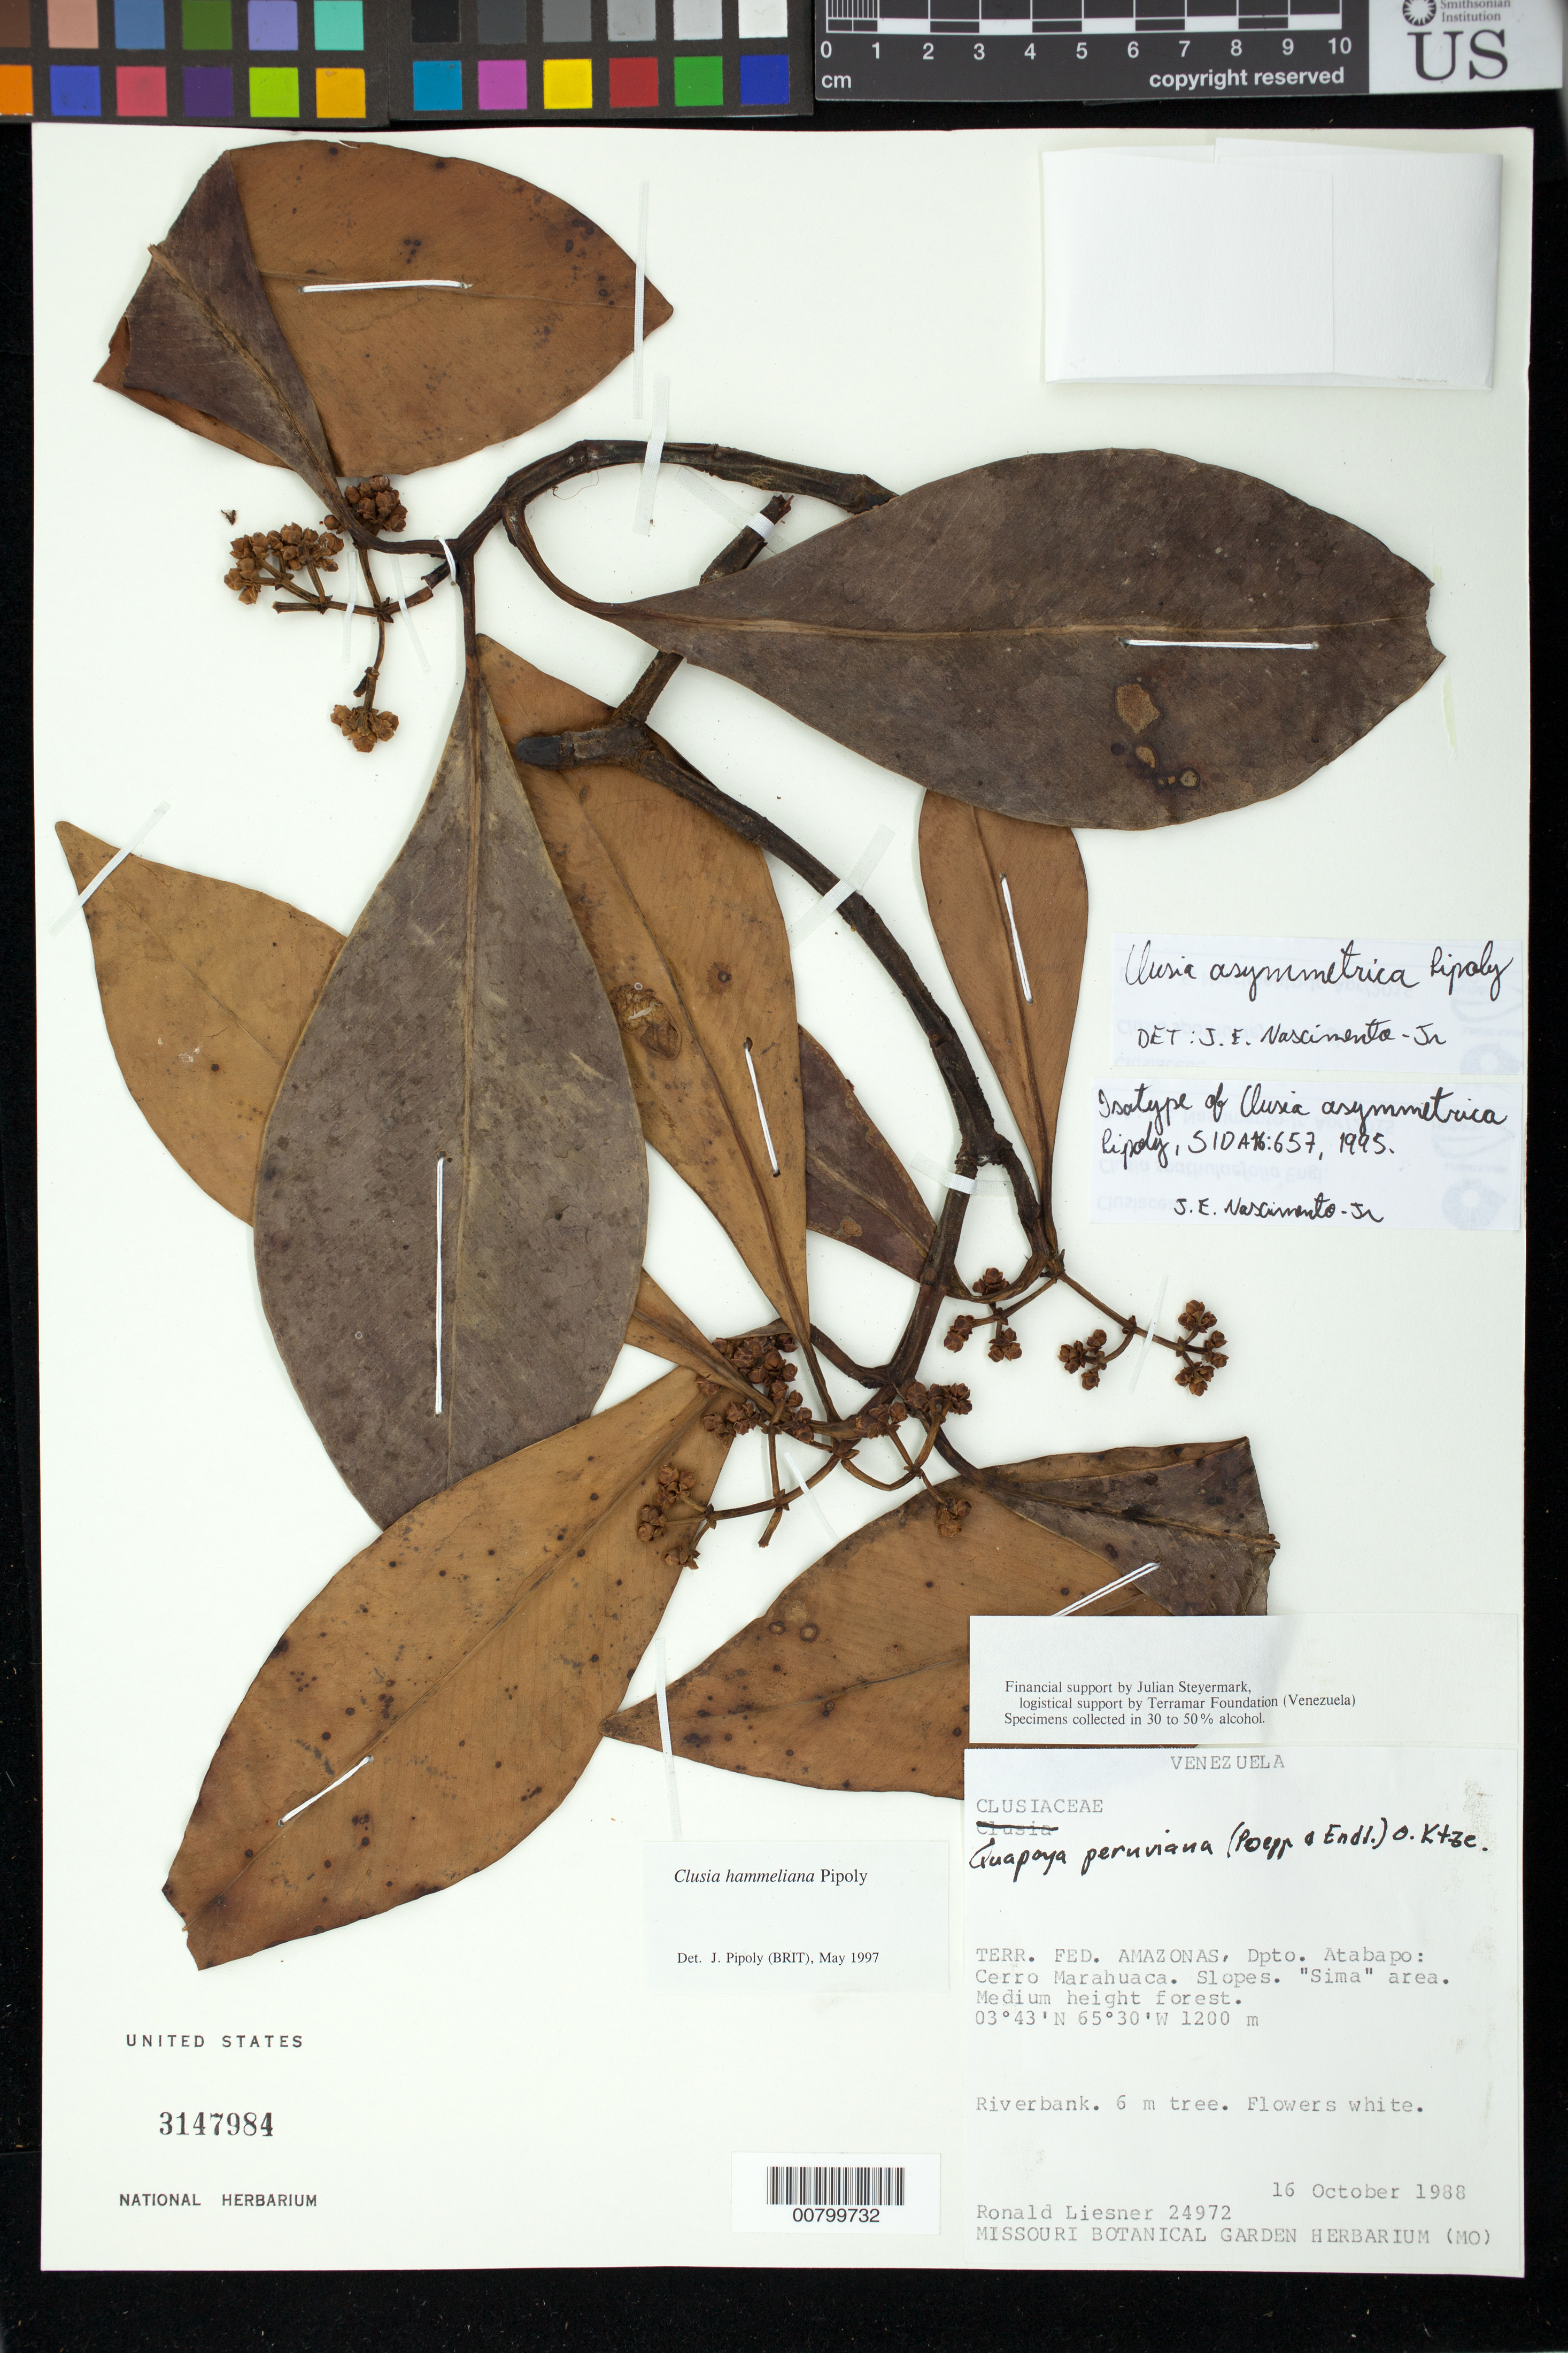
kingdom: Plantae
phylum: Tracheophyta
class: Magnoliopsida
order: Malpighiales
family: Clusiaceae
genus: Clusia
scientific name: Clusia asymmetrica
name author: Pipoly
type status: Isotype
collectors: R. L. Liesner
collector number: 24972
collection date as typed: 16-Oct-88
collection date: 1988-10-16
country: Venezuela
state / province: Amazonas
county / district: Atabapo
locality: Cerro Marahuaca, "Sima" area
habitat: Medium height forest, river bank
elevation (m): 1200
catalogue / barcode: US 3147984